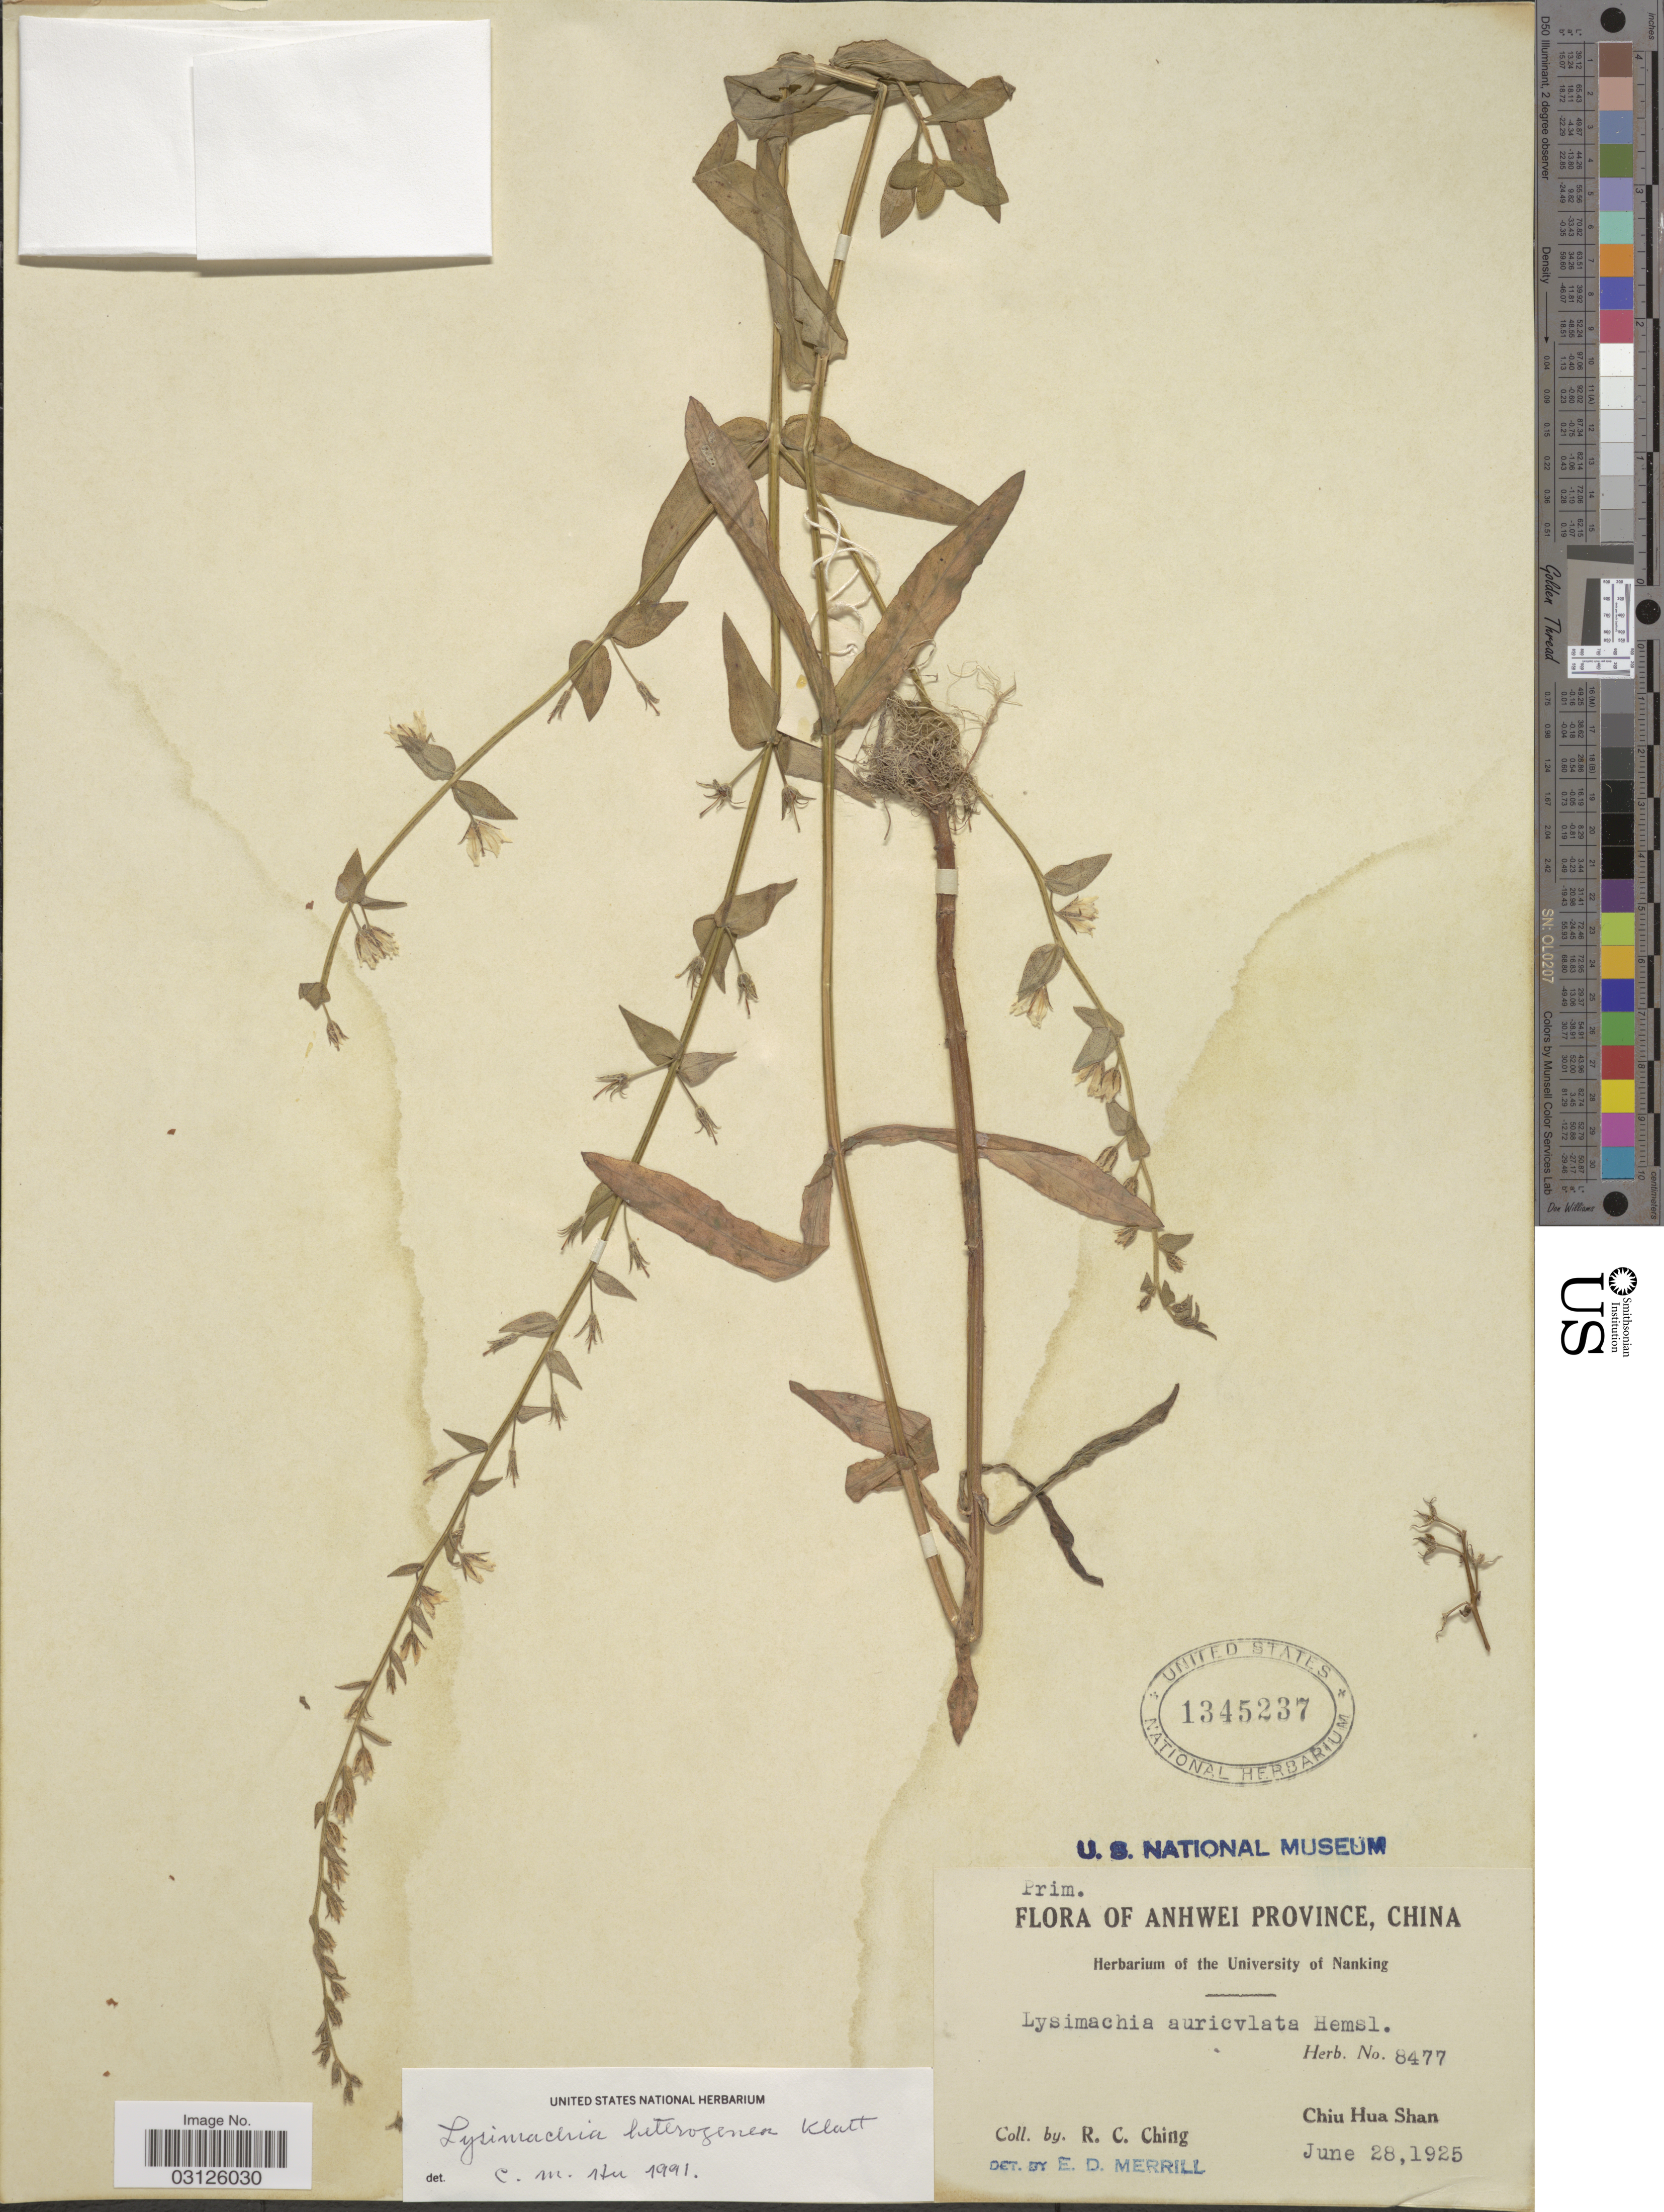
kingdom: Plantae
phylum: Tracheophyta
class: Magnoliopsida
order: Ericales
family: Primulaceae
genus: Lysimachia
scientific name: Lysimachia auriculata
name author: Hemsl.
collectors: R. C. Ching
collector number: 8477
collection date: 1925-06-28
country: China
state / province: Anhui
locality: Anhwei Province. Chiu Hua Shan.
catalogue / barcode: US 1345237